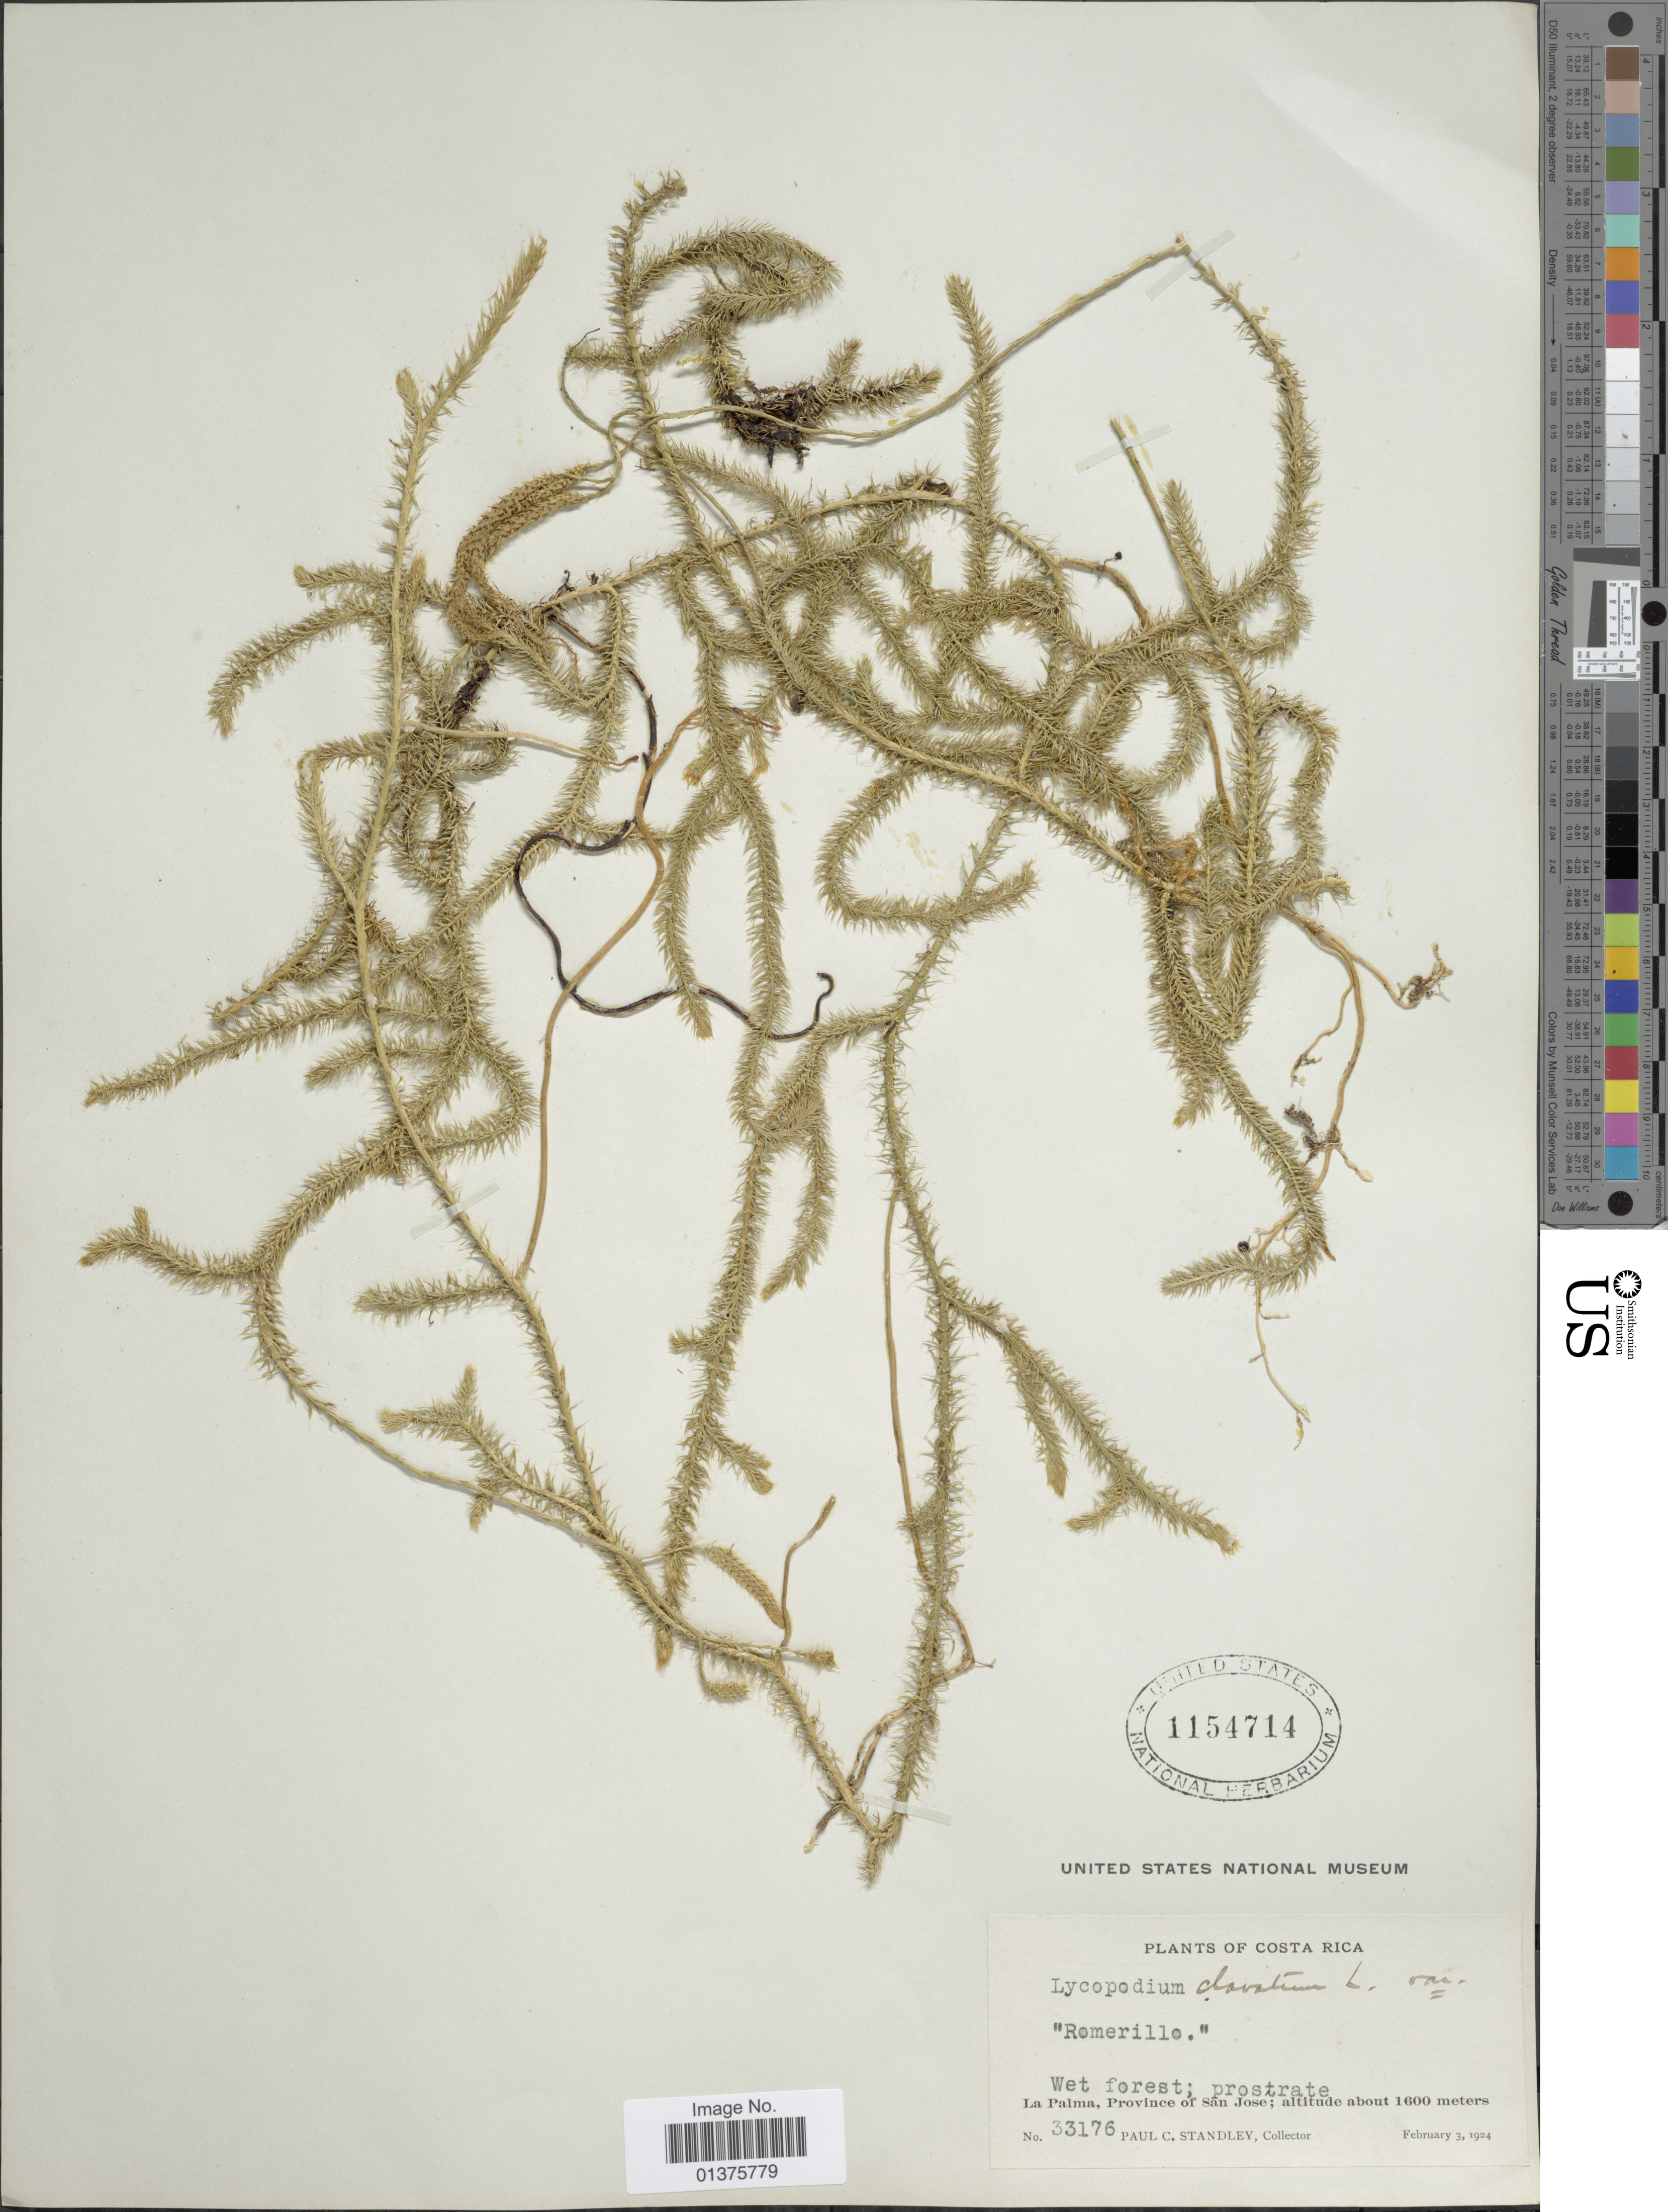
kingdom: Plantae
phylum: Tracheophyta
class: Lycopodiopsida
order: Lycopodiales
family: Lycopodiaceae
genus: Lycopodium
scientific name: Lycopodium clavatum var. aristatum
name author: (Humb. & Bonpl. ex Willd.) Spring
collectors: P. C. Standley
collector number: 33176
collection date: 1924-02-03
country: Costa Rica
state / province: San José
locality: La Palma, Province of San José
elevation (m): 1600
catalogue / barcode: US 1154714